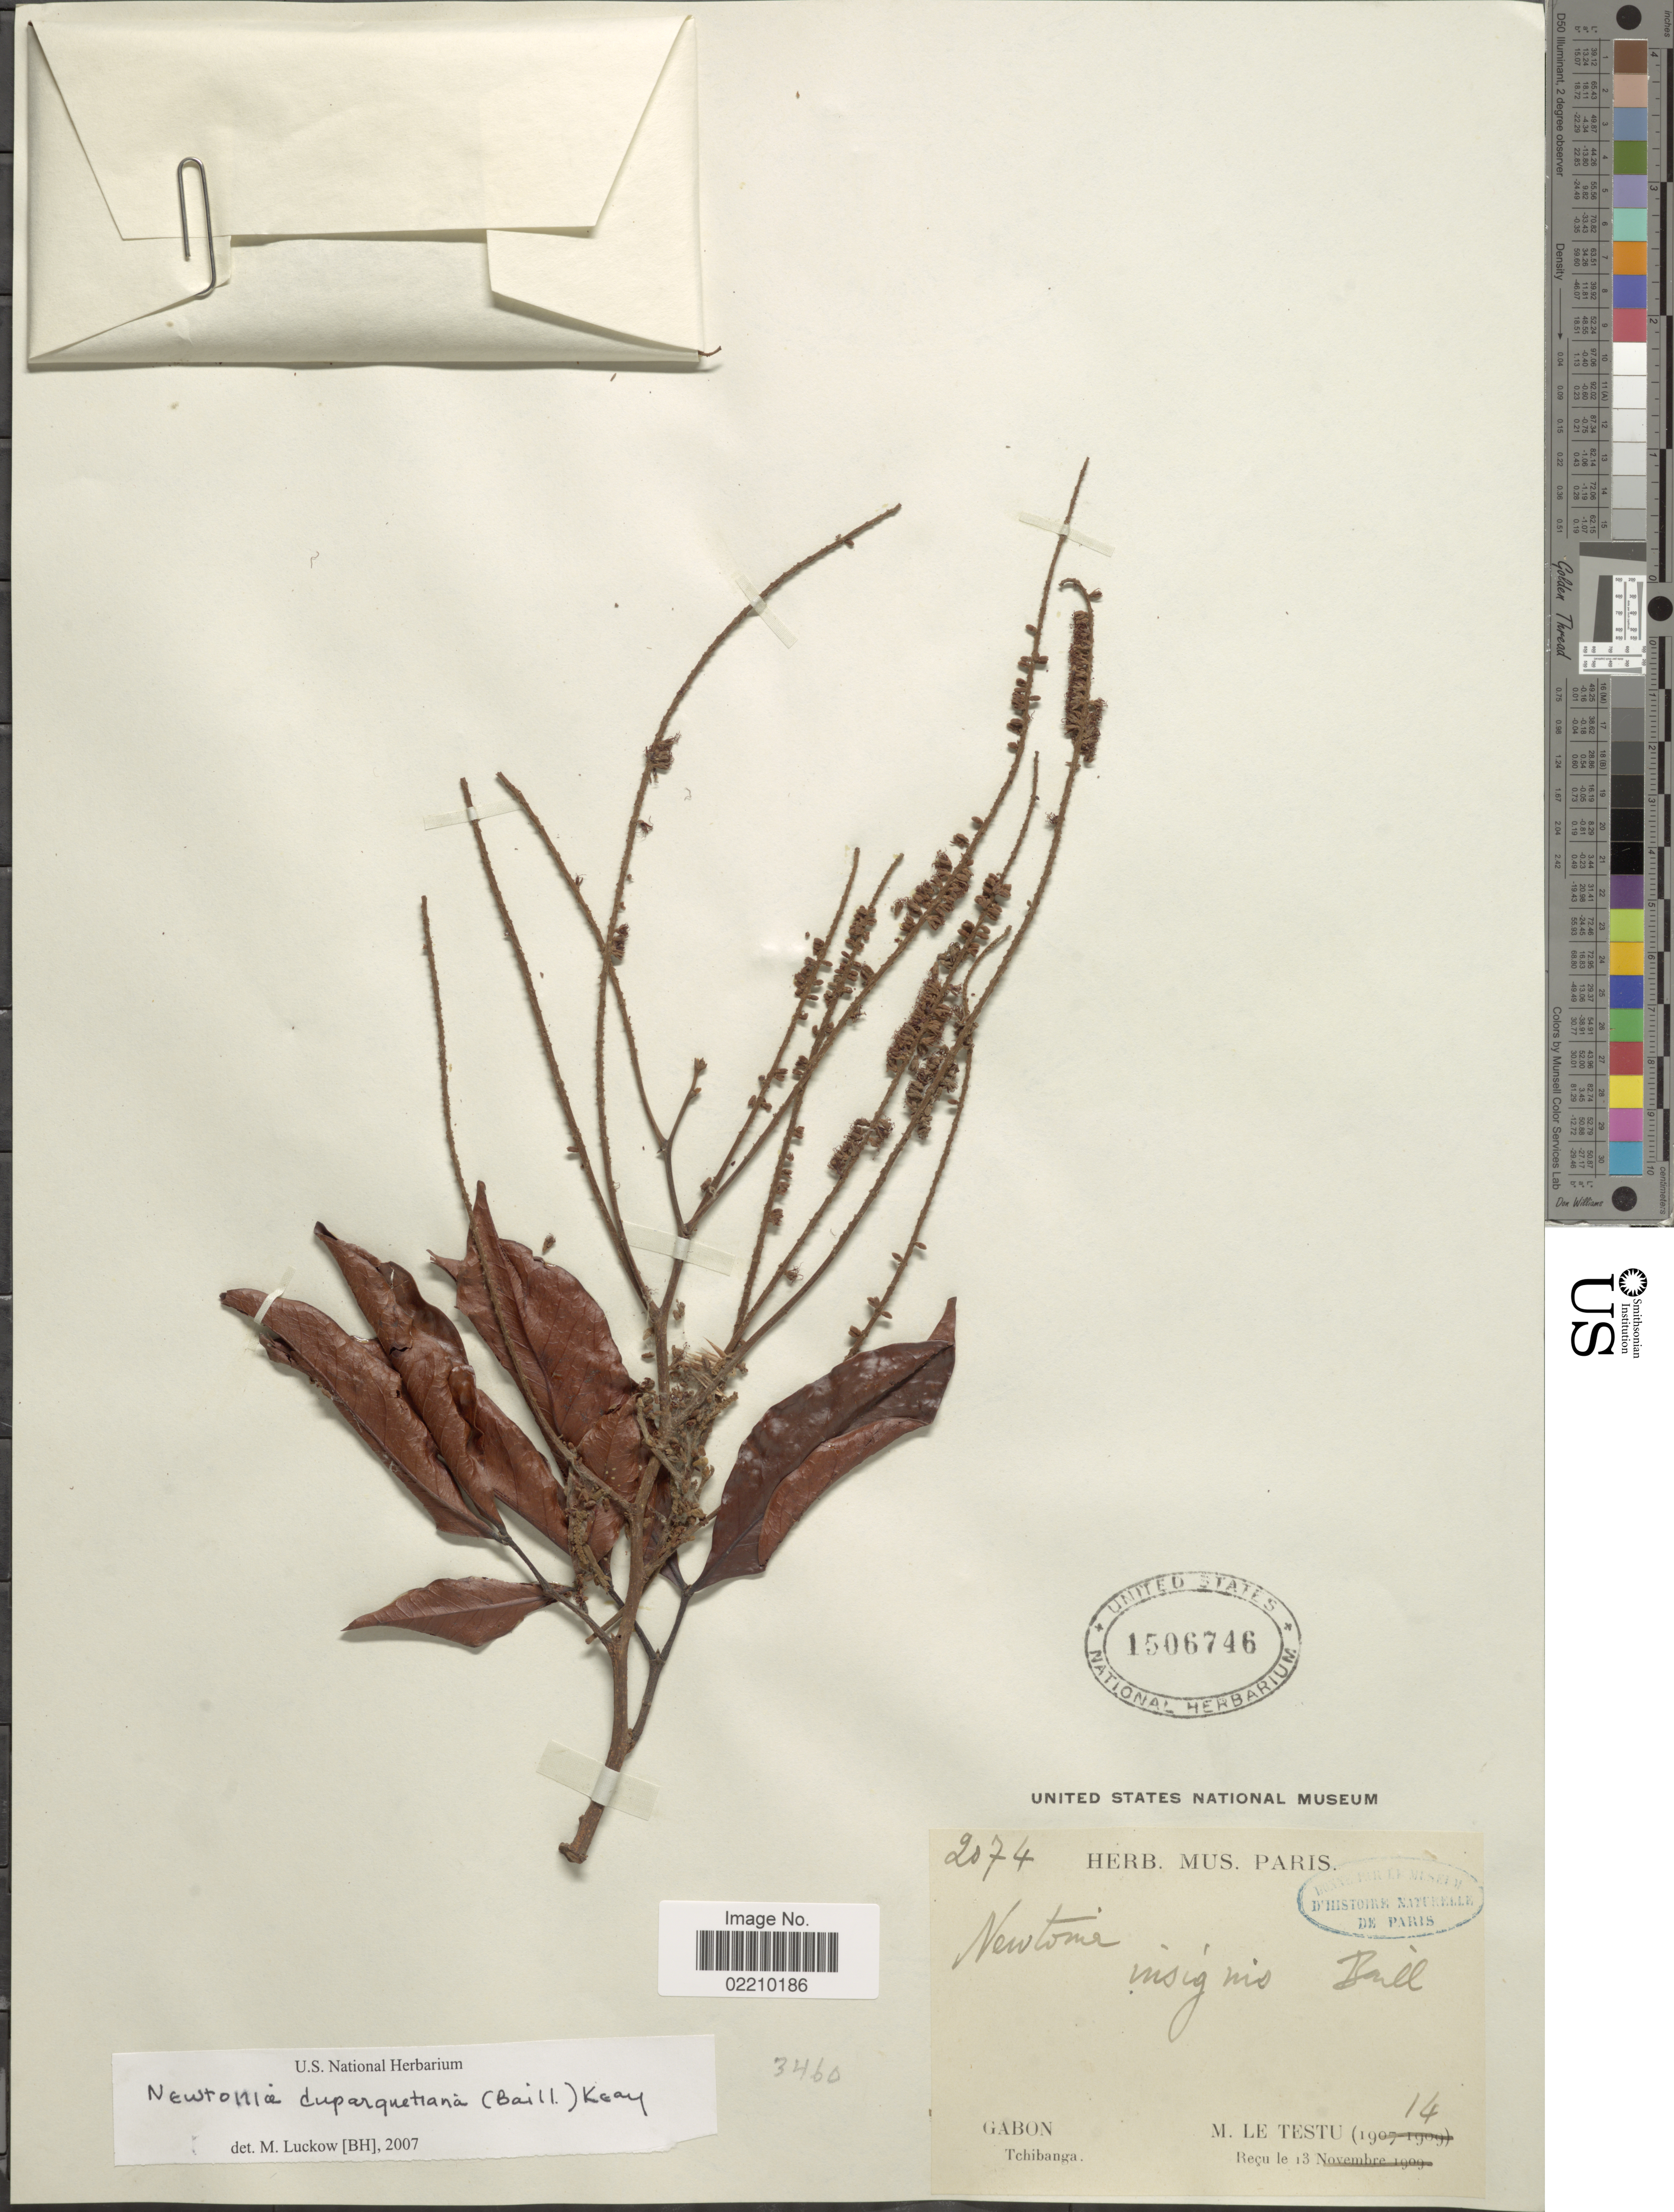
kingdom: Plantae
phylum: Tracheophyta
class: Magnoliopsida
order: Fabales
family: Fabaceae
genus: Newtonia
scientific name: Newtonia duparquetiana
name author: (Baill.) Keay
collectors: M. Le Testu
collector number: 2074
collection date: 1904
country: Gabon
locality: Gabon, Techibanga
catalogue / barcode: US 1506746